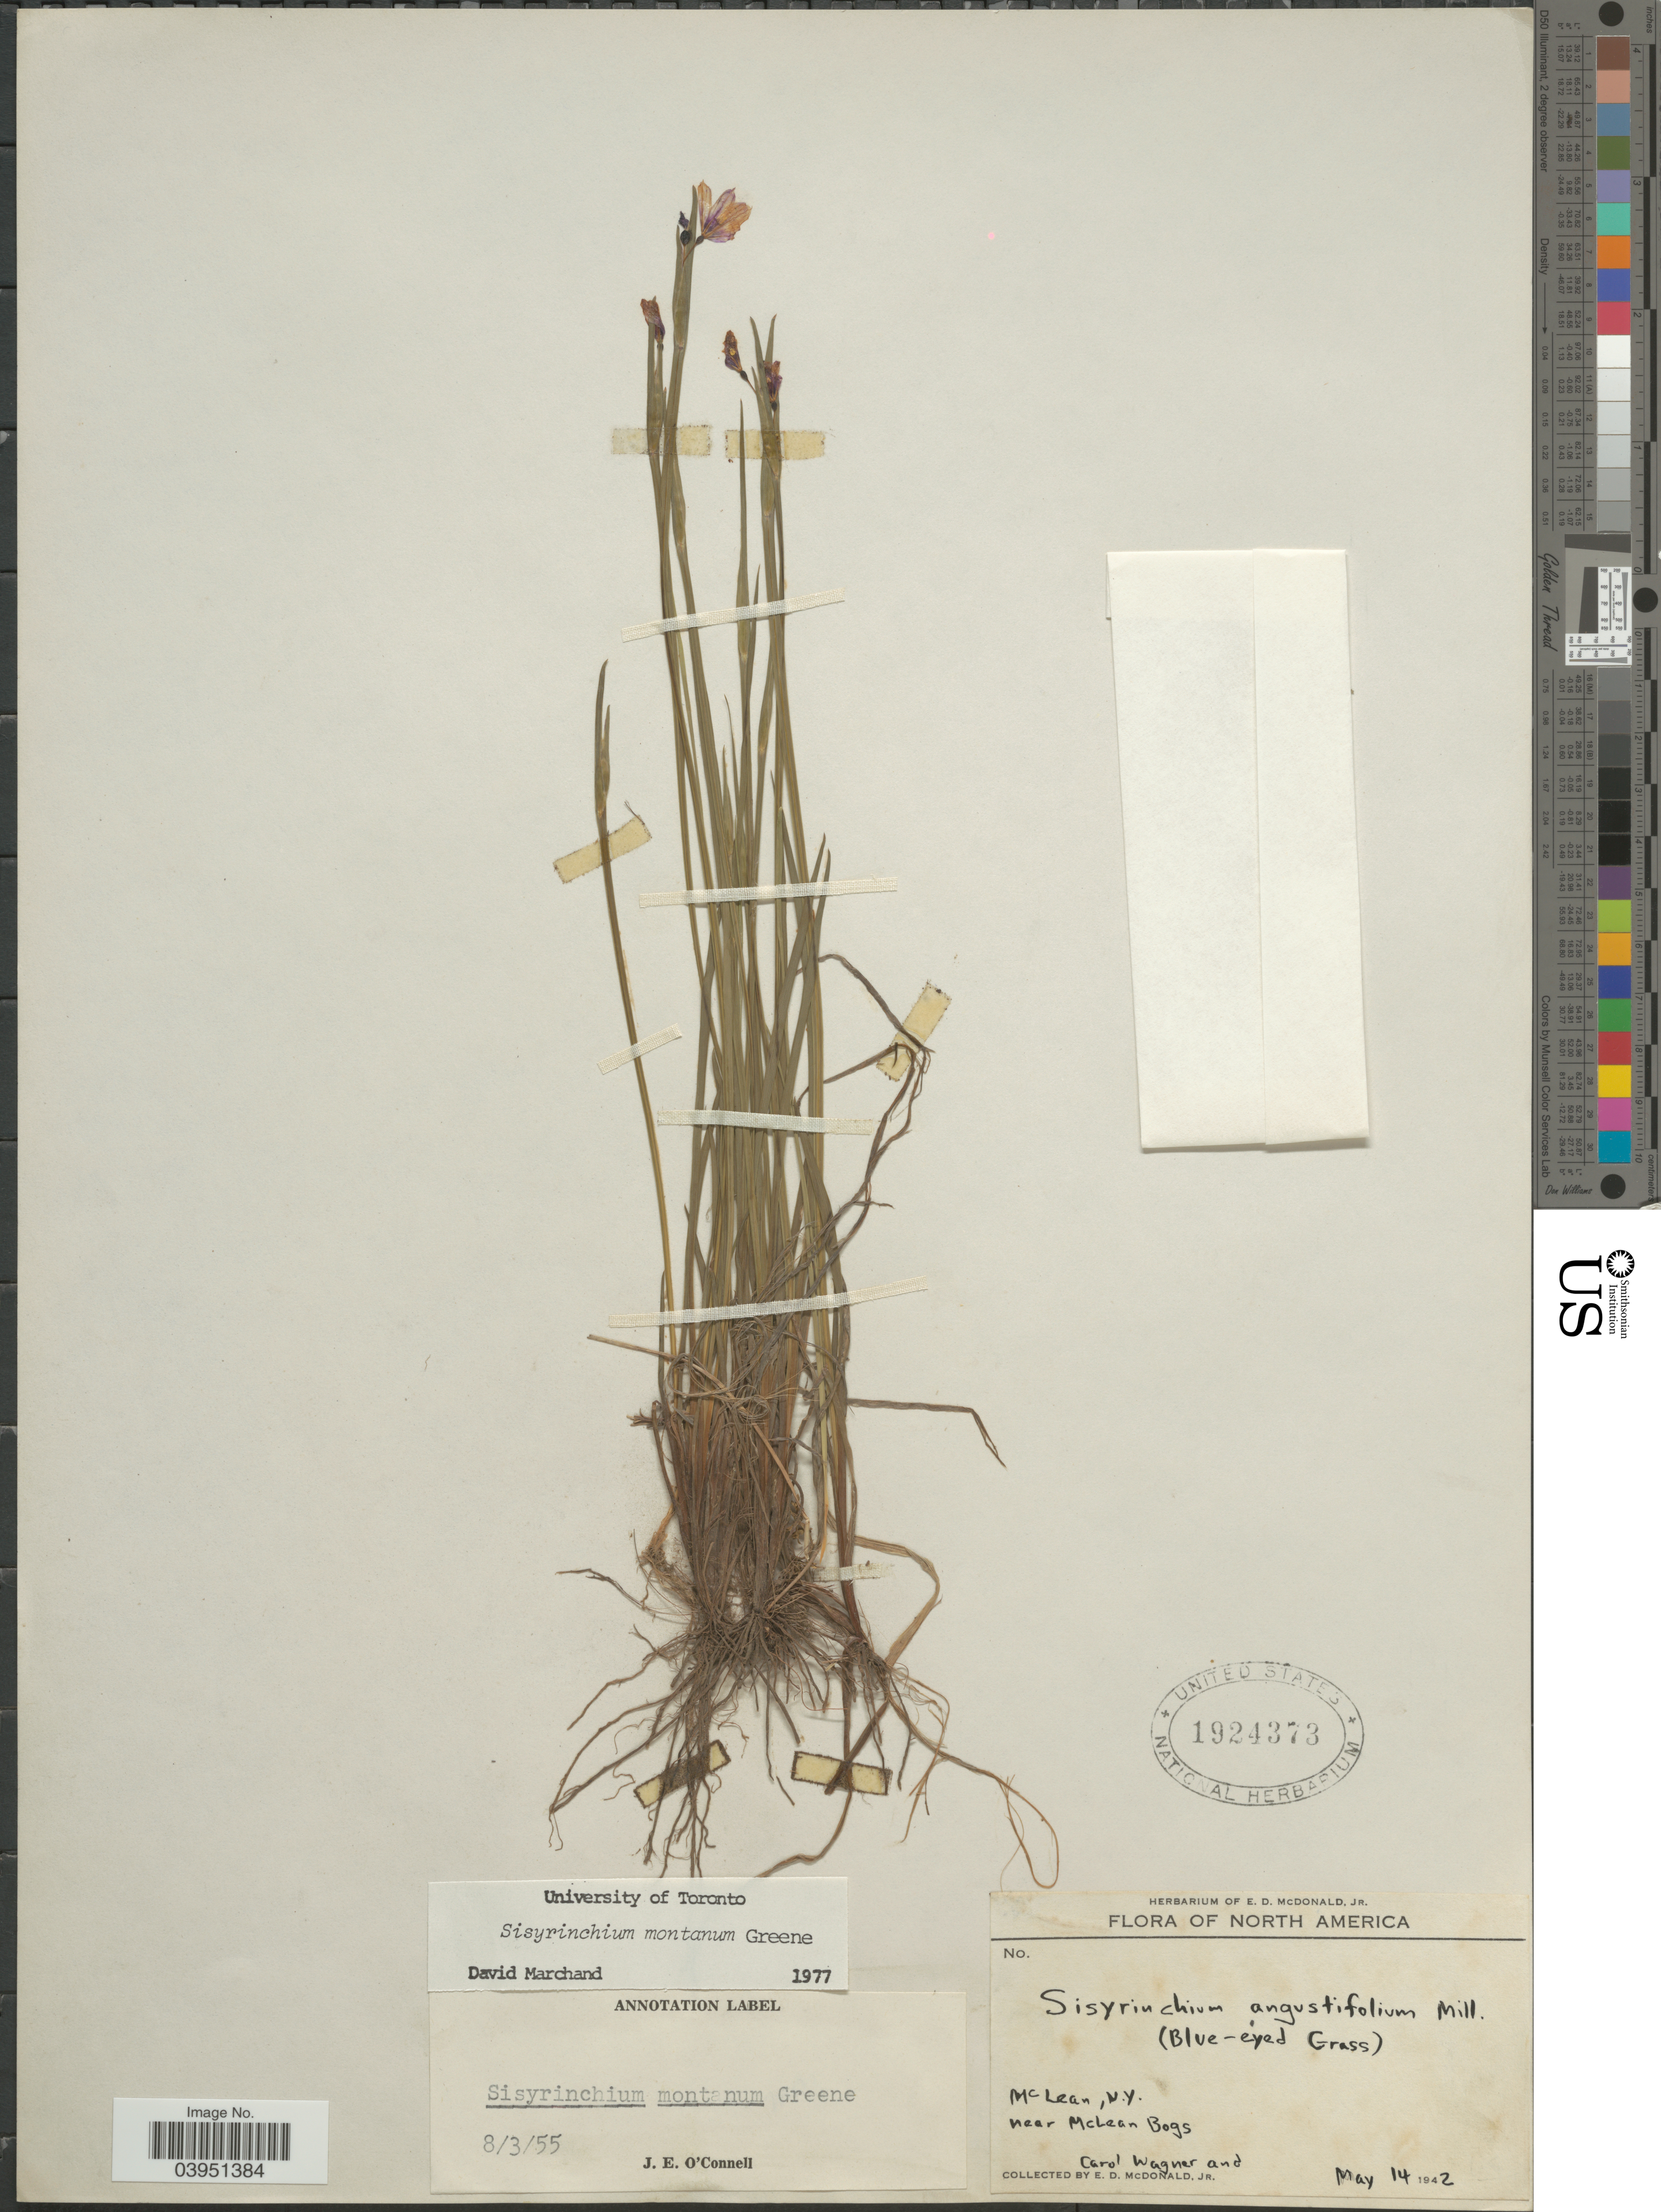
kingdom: Plantae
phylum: Tracheophyta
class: Liliopsida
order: Asparagales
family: Iridaceae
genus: Sisyrinchium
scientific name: Sisyrinchium montanum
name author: Greene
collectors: C. Wagner & E. D. McDonald Jr.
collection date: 1942-05-14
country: United States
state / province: New York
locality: McLean, near McLean Bogs.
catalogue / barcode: US 1924373